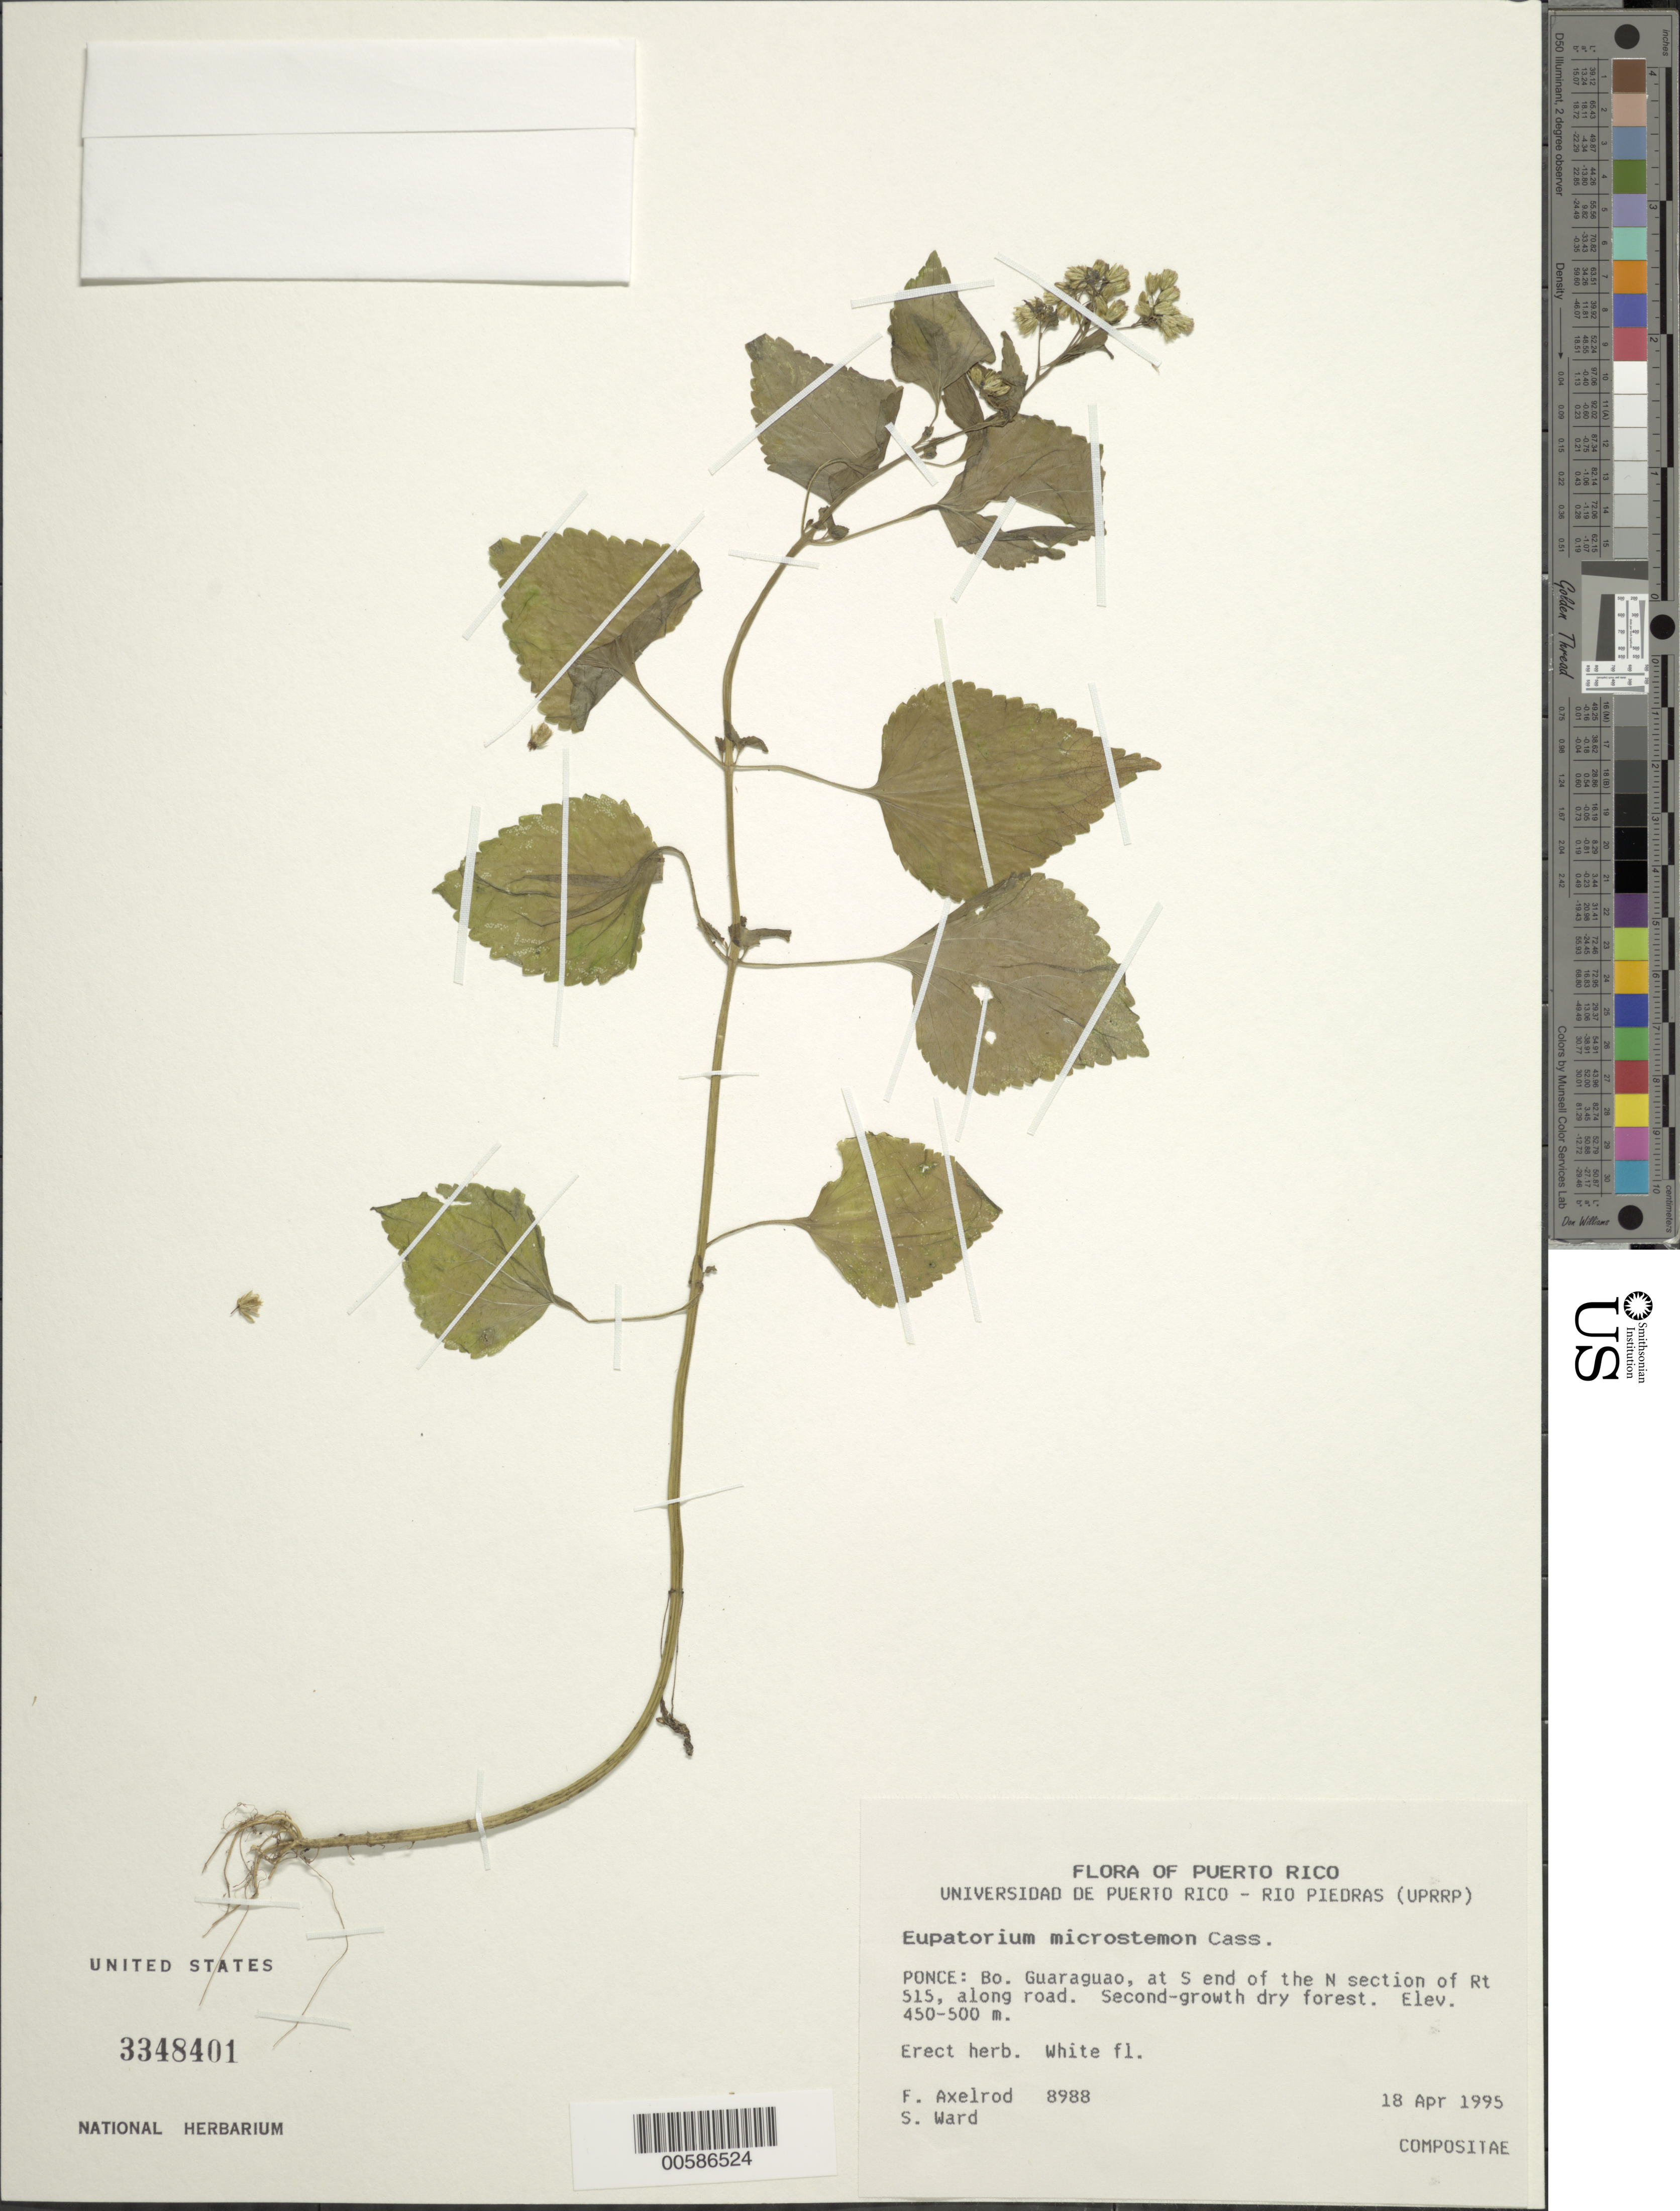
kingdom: Plantae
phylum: Tracheophyta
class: Magnoliopsida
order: Asterales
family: Asteraceae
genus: Fleischmannia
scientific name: Fleischmannia microstemon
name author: (Cass.) R.M. King & H. Rob.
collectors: F. S. Axelrod & S. Ward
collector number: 8988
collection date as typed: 18 Apr 1995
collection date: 1995-04-18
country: Puerto Rico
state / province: Ponce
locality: Ponce: Bo. Guaraaaguao, at S end of the N section of Rt. 515, along road.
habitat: Second-growth dry forest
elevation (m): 450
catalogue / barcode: US 3348401